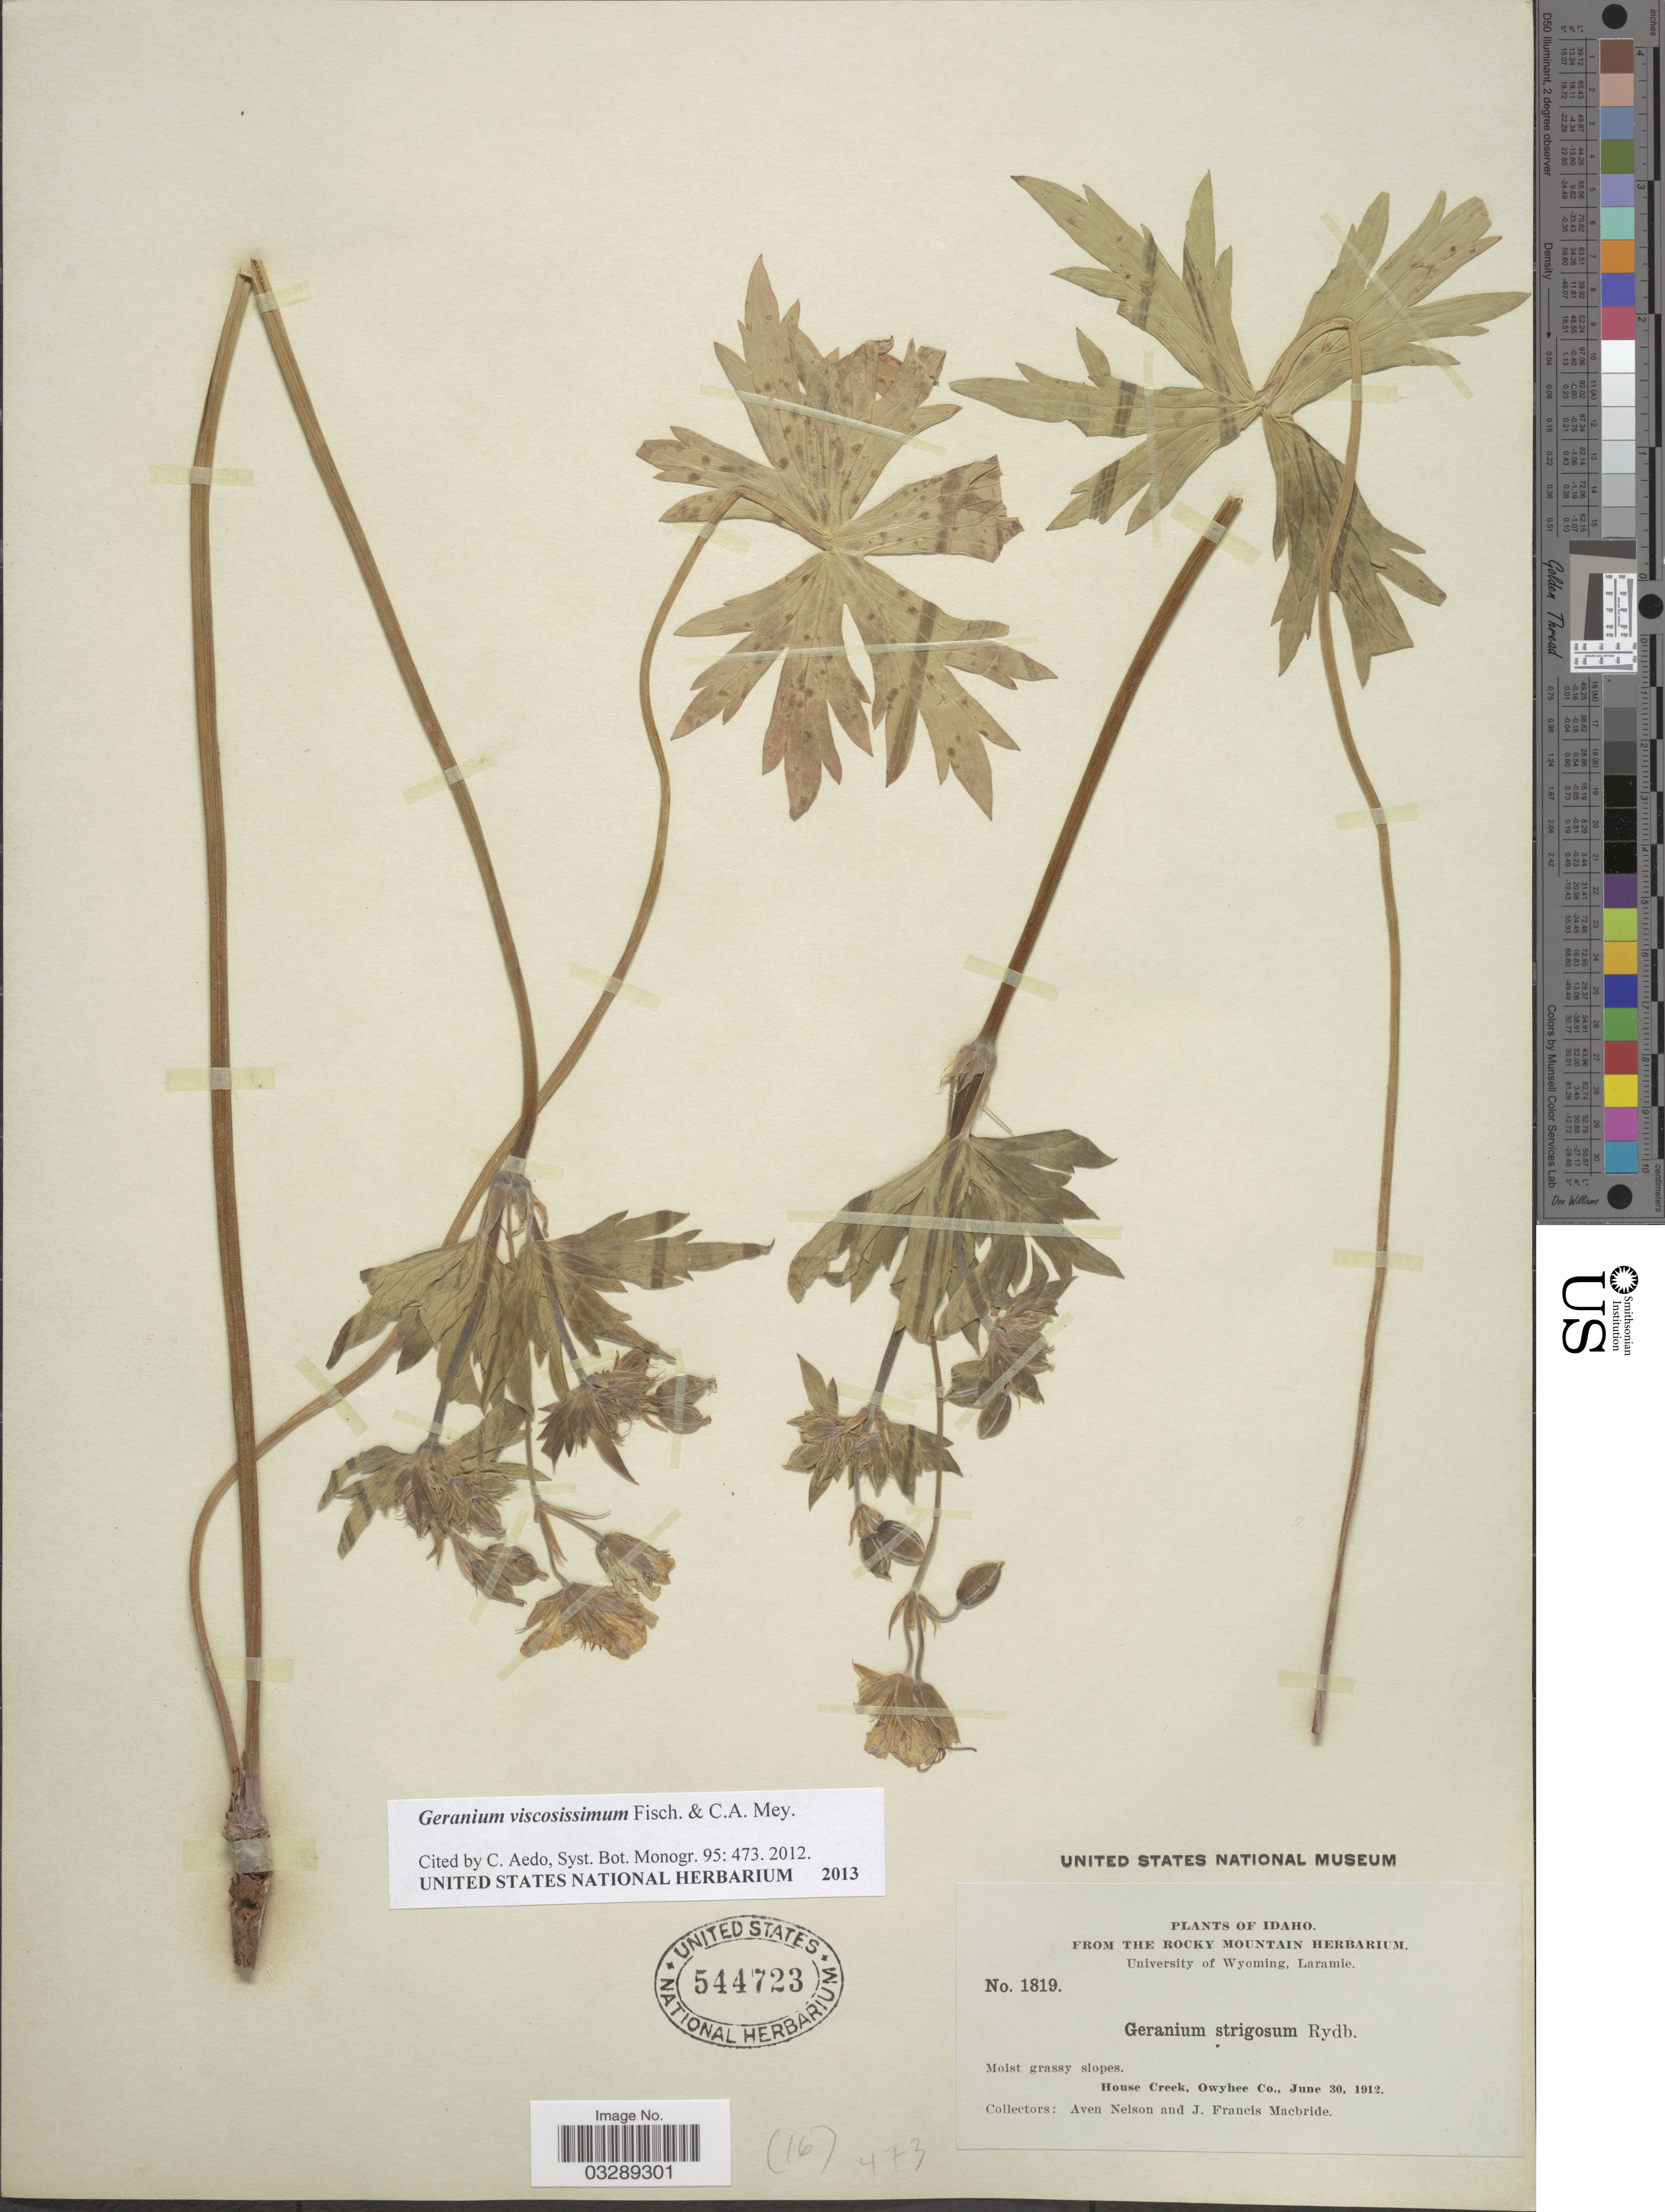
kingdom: Plantae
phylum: Tracheophyta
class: Magnoliopsida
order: Geraniales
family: Geraniaceae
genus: Geranium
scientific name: Geranium viscosissimum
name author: Fisch. & C.A. Mey.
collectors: A. Nelson & J. F. Macbride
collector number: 1819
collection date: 1912-06-30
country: United States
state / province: Idaho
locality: House Creek, Owyhee Co.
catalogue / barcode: US 544723